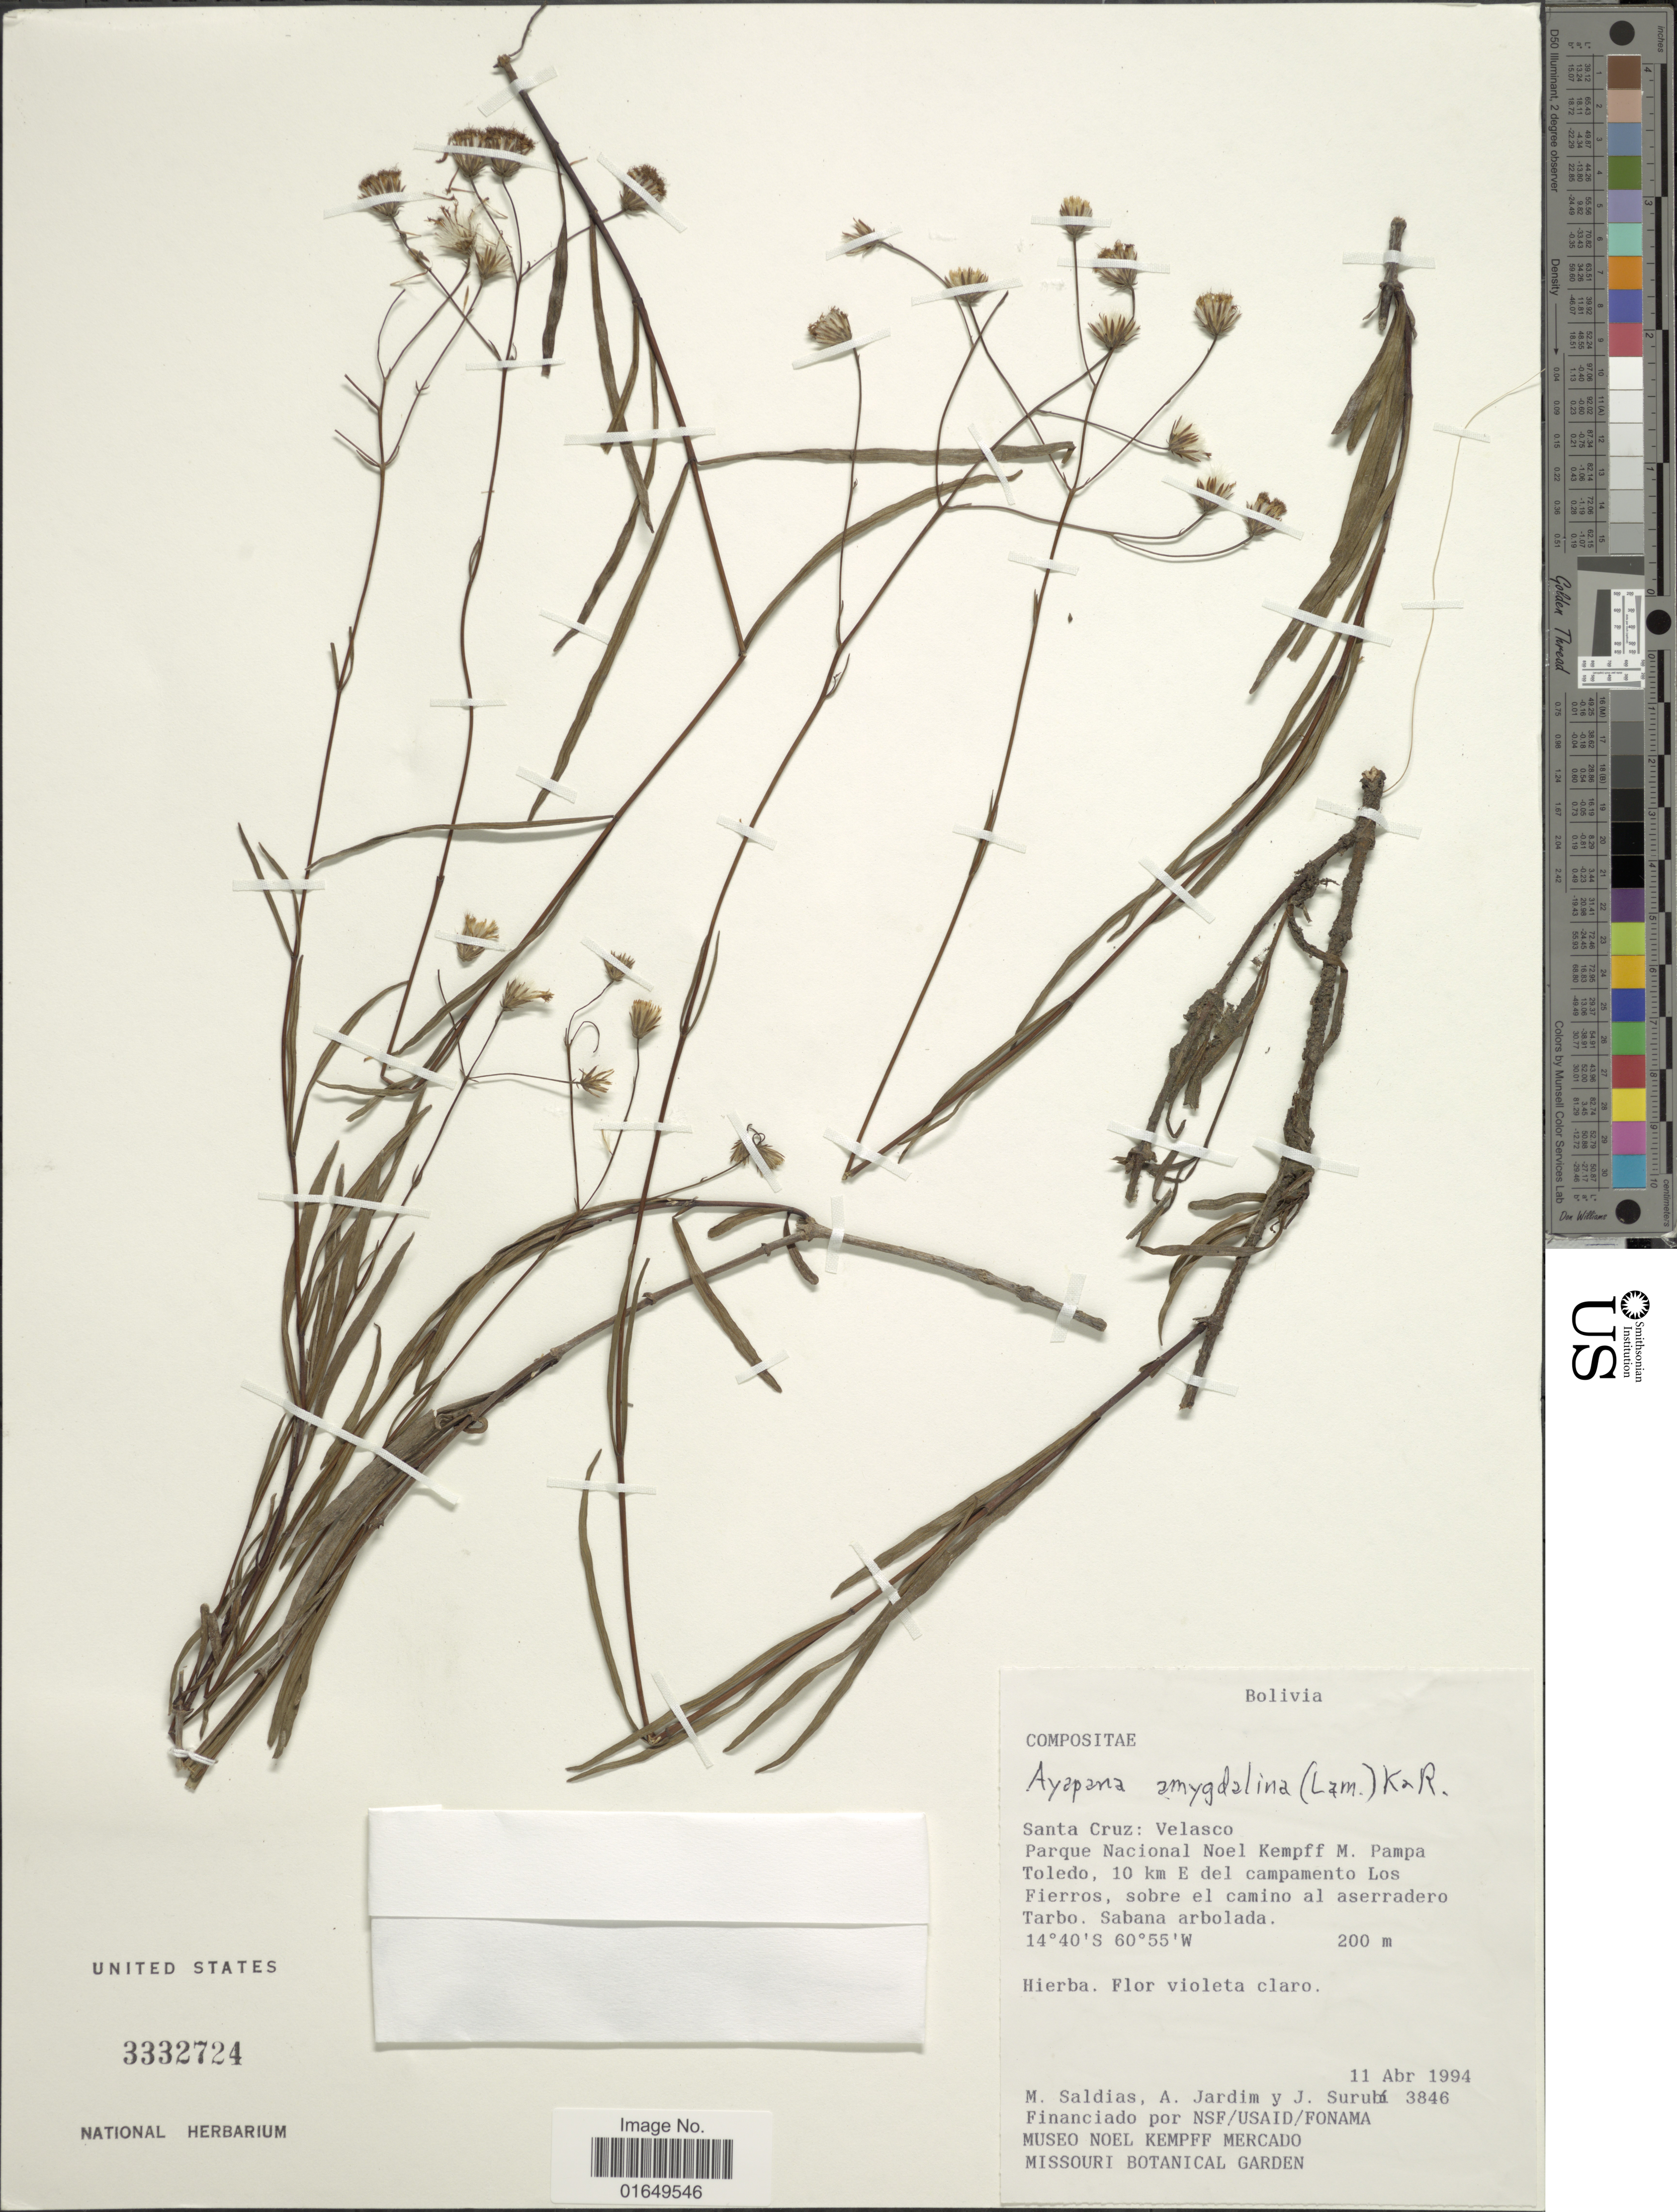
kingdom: Plantae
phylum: Tracheophyta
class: Magnoliopsida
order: Asterales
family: Asteraceae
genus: Ayapana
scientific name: Ayapana amygdalina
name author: (Lam.) R.M. King & H. Rob.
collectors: M. Saldias, A. Jardim & J. Surubí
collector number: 3846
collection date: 1994-04-11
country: Bolivia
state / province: Santa Cruz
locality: Velasco. Parque Nacional Noel Kempff M. Pampa Toledo, 10 km E del campamento Los Fierros, sobre el camino al aserradero Tarbo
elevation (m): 200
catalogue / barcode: US 3332724